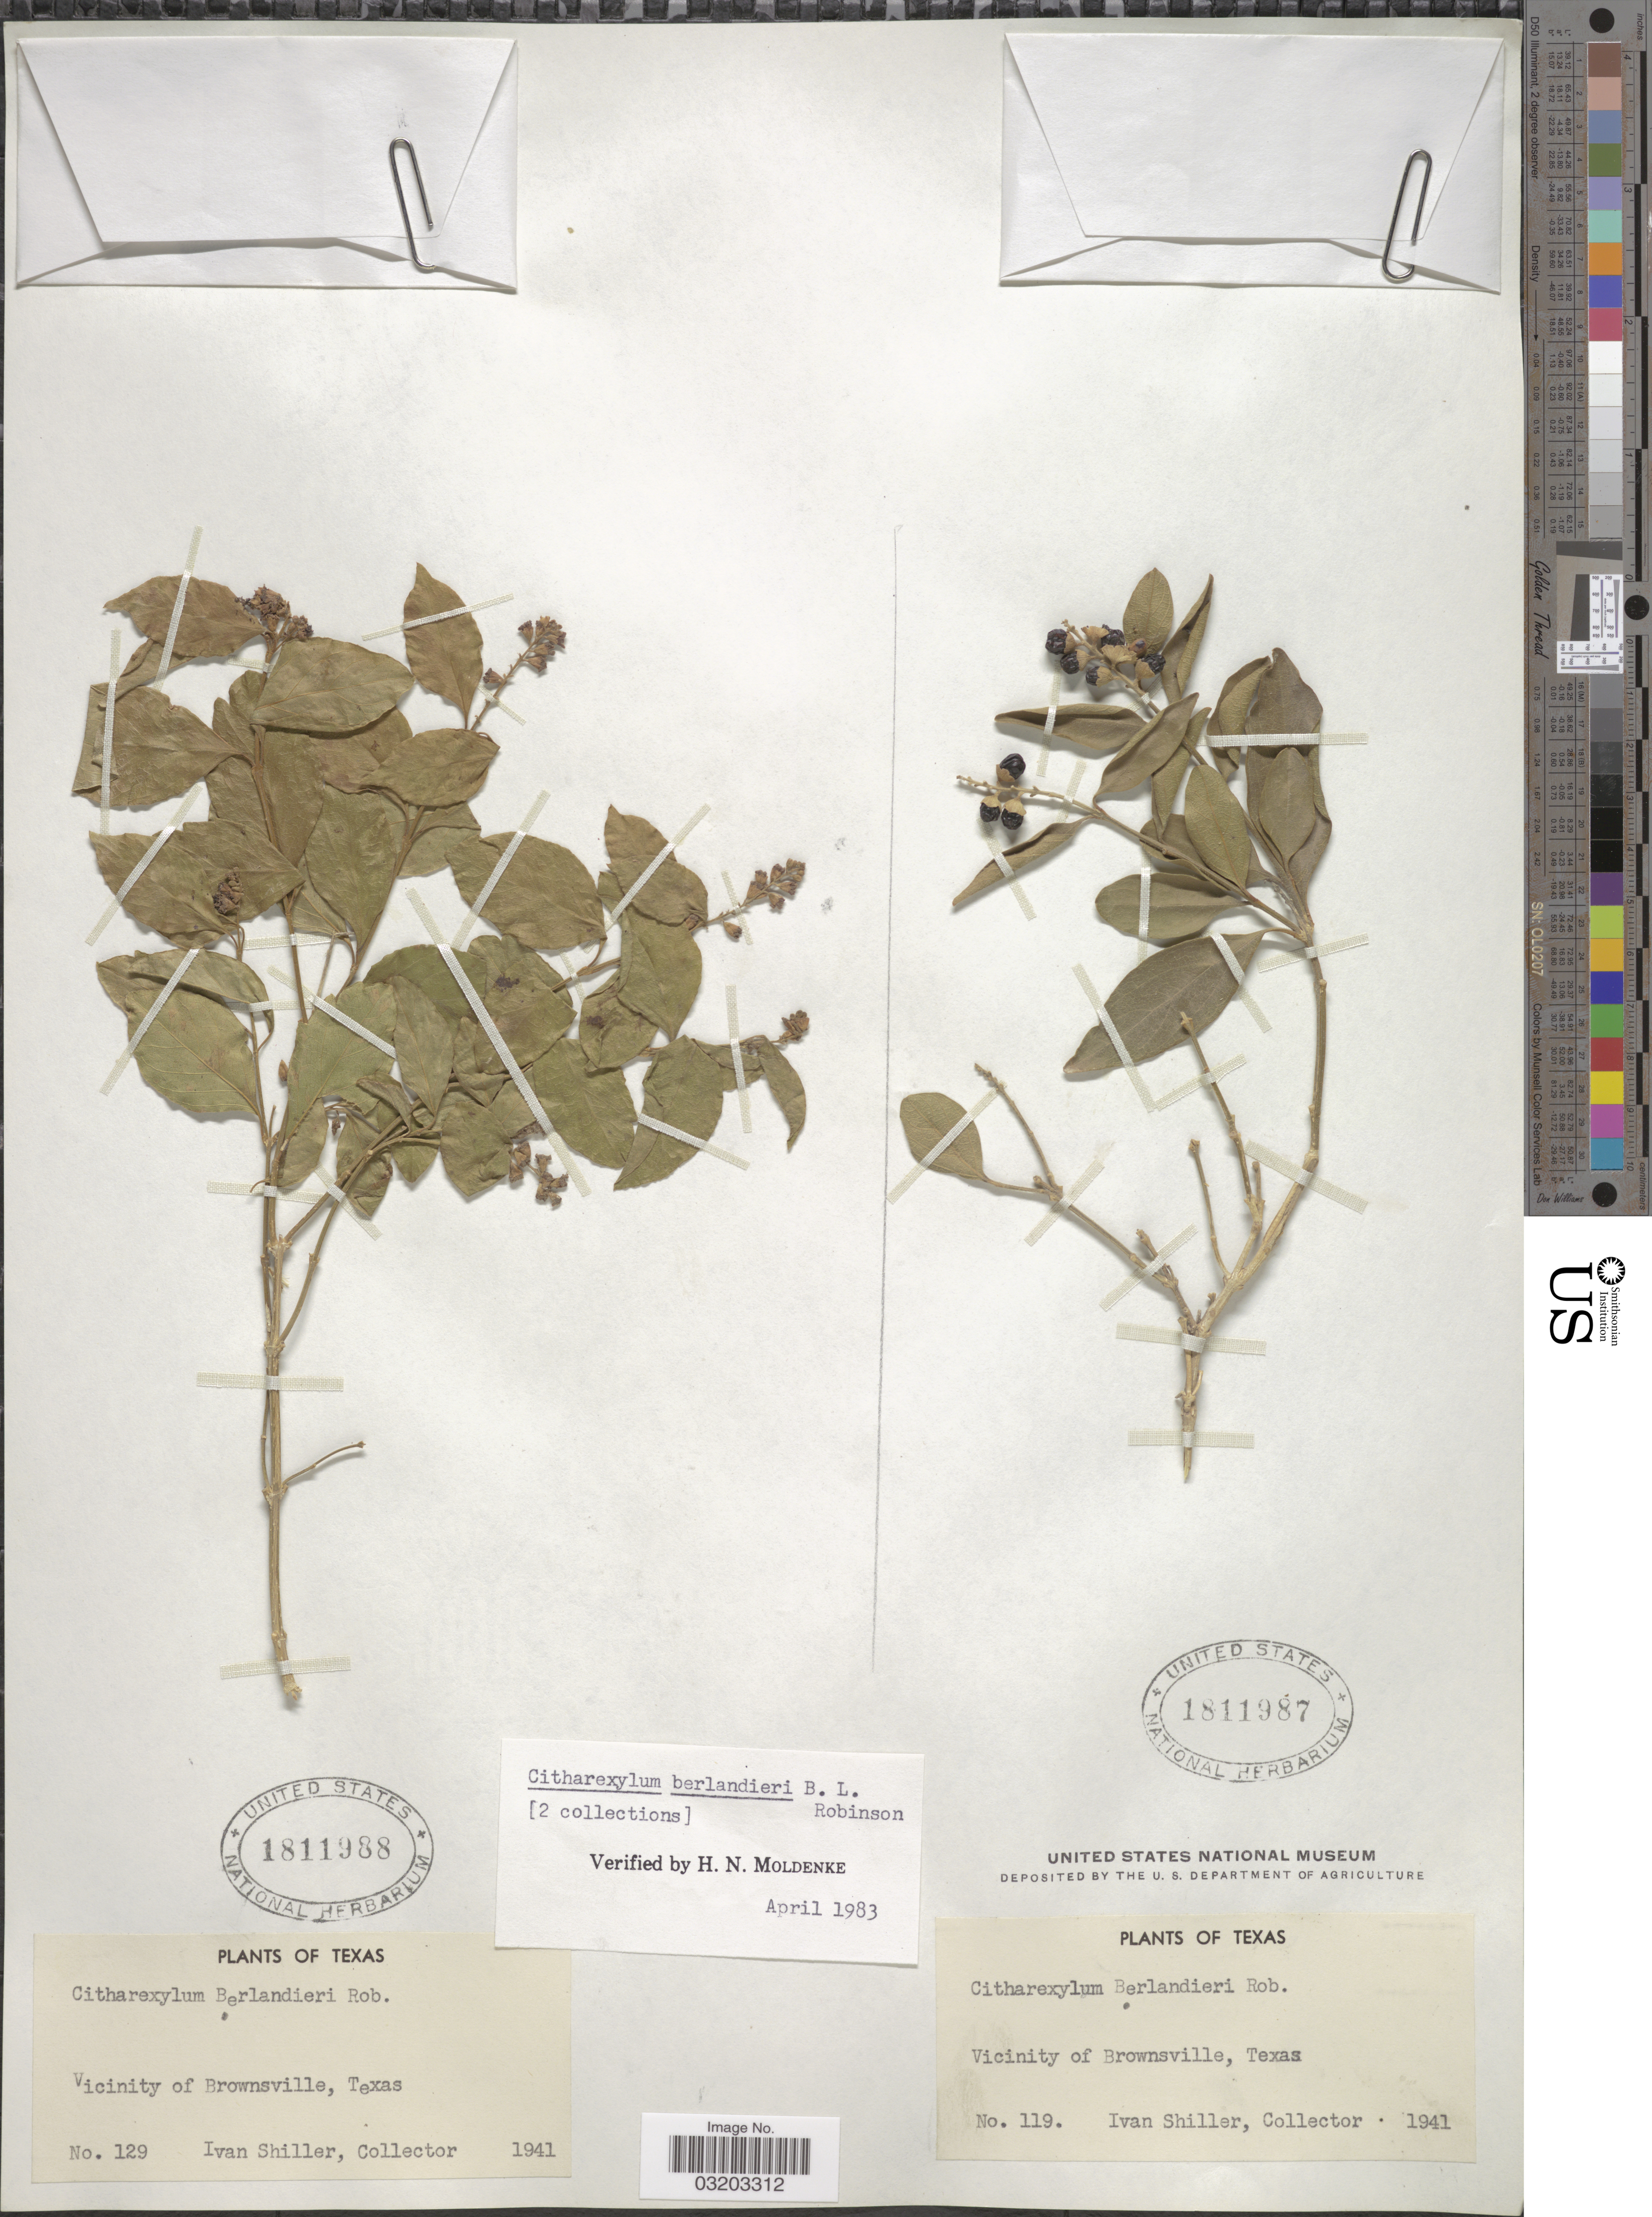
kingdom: Plantae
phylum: Tracheophyta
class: Magnoliopsida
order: Lamiales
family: Verbenaceae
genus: Citharexylum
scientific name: Citharexylum berlandieri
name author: B.L. Rob.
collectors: I. Shiller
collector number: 119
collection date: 1941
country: United States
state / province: Texas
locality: Vicinity of Brownsville.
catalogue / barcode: US 1811987-2